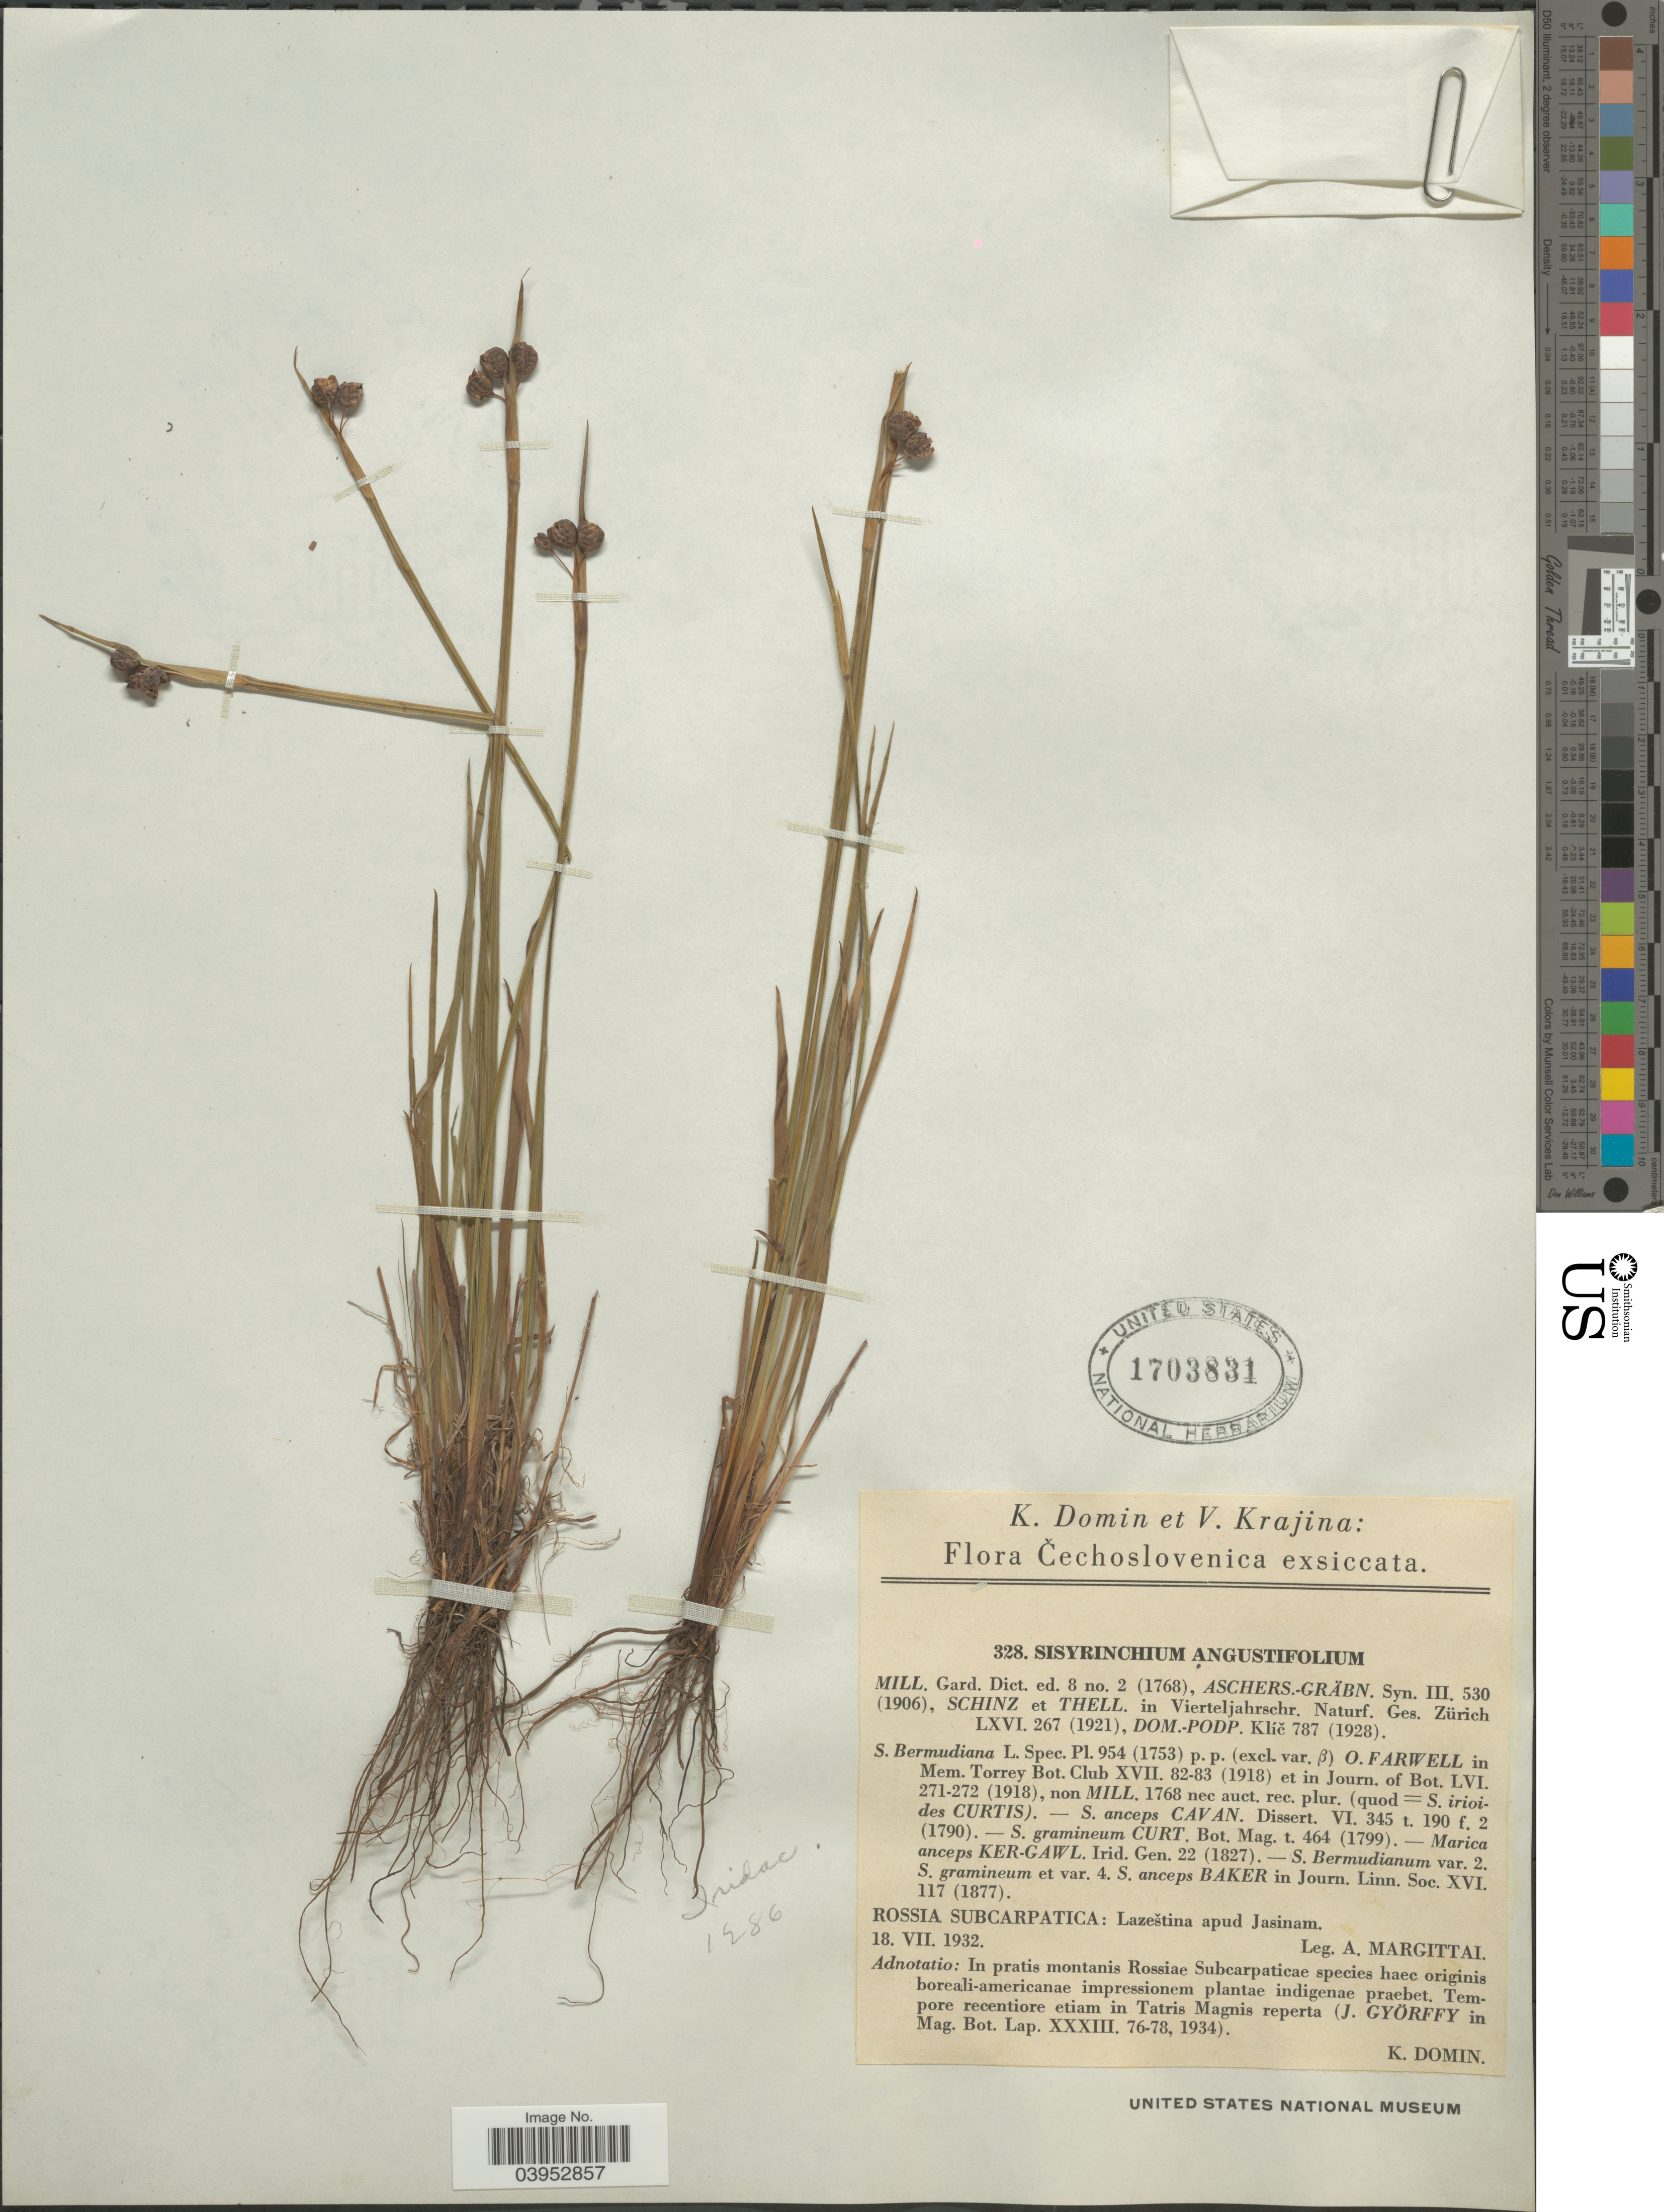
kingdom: Plantae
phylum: Tracheophyta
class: Liliopsida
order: Asparagales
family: Iridaceae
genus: Sisyrinchium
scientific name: Sisyrinchium angustifolium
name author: Mill.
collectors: A. Margittal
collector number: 328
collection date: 1932-07-18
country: Ukraine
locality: Rossia Subcarpatica: Lazeština apud Jasinam.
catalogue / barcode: US 1703831